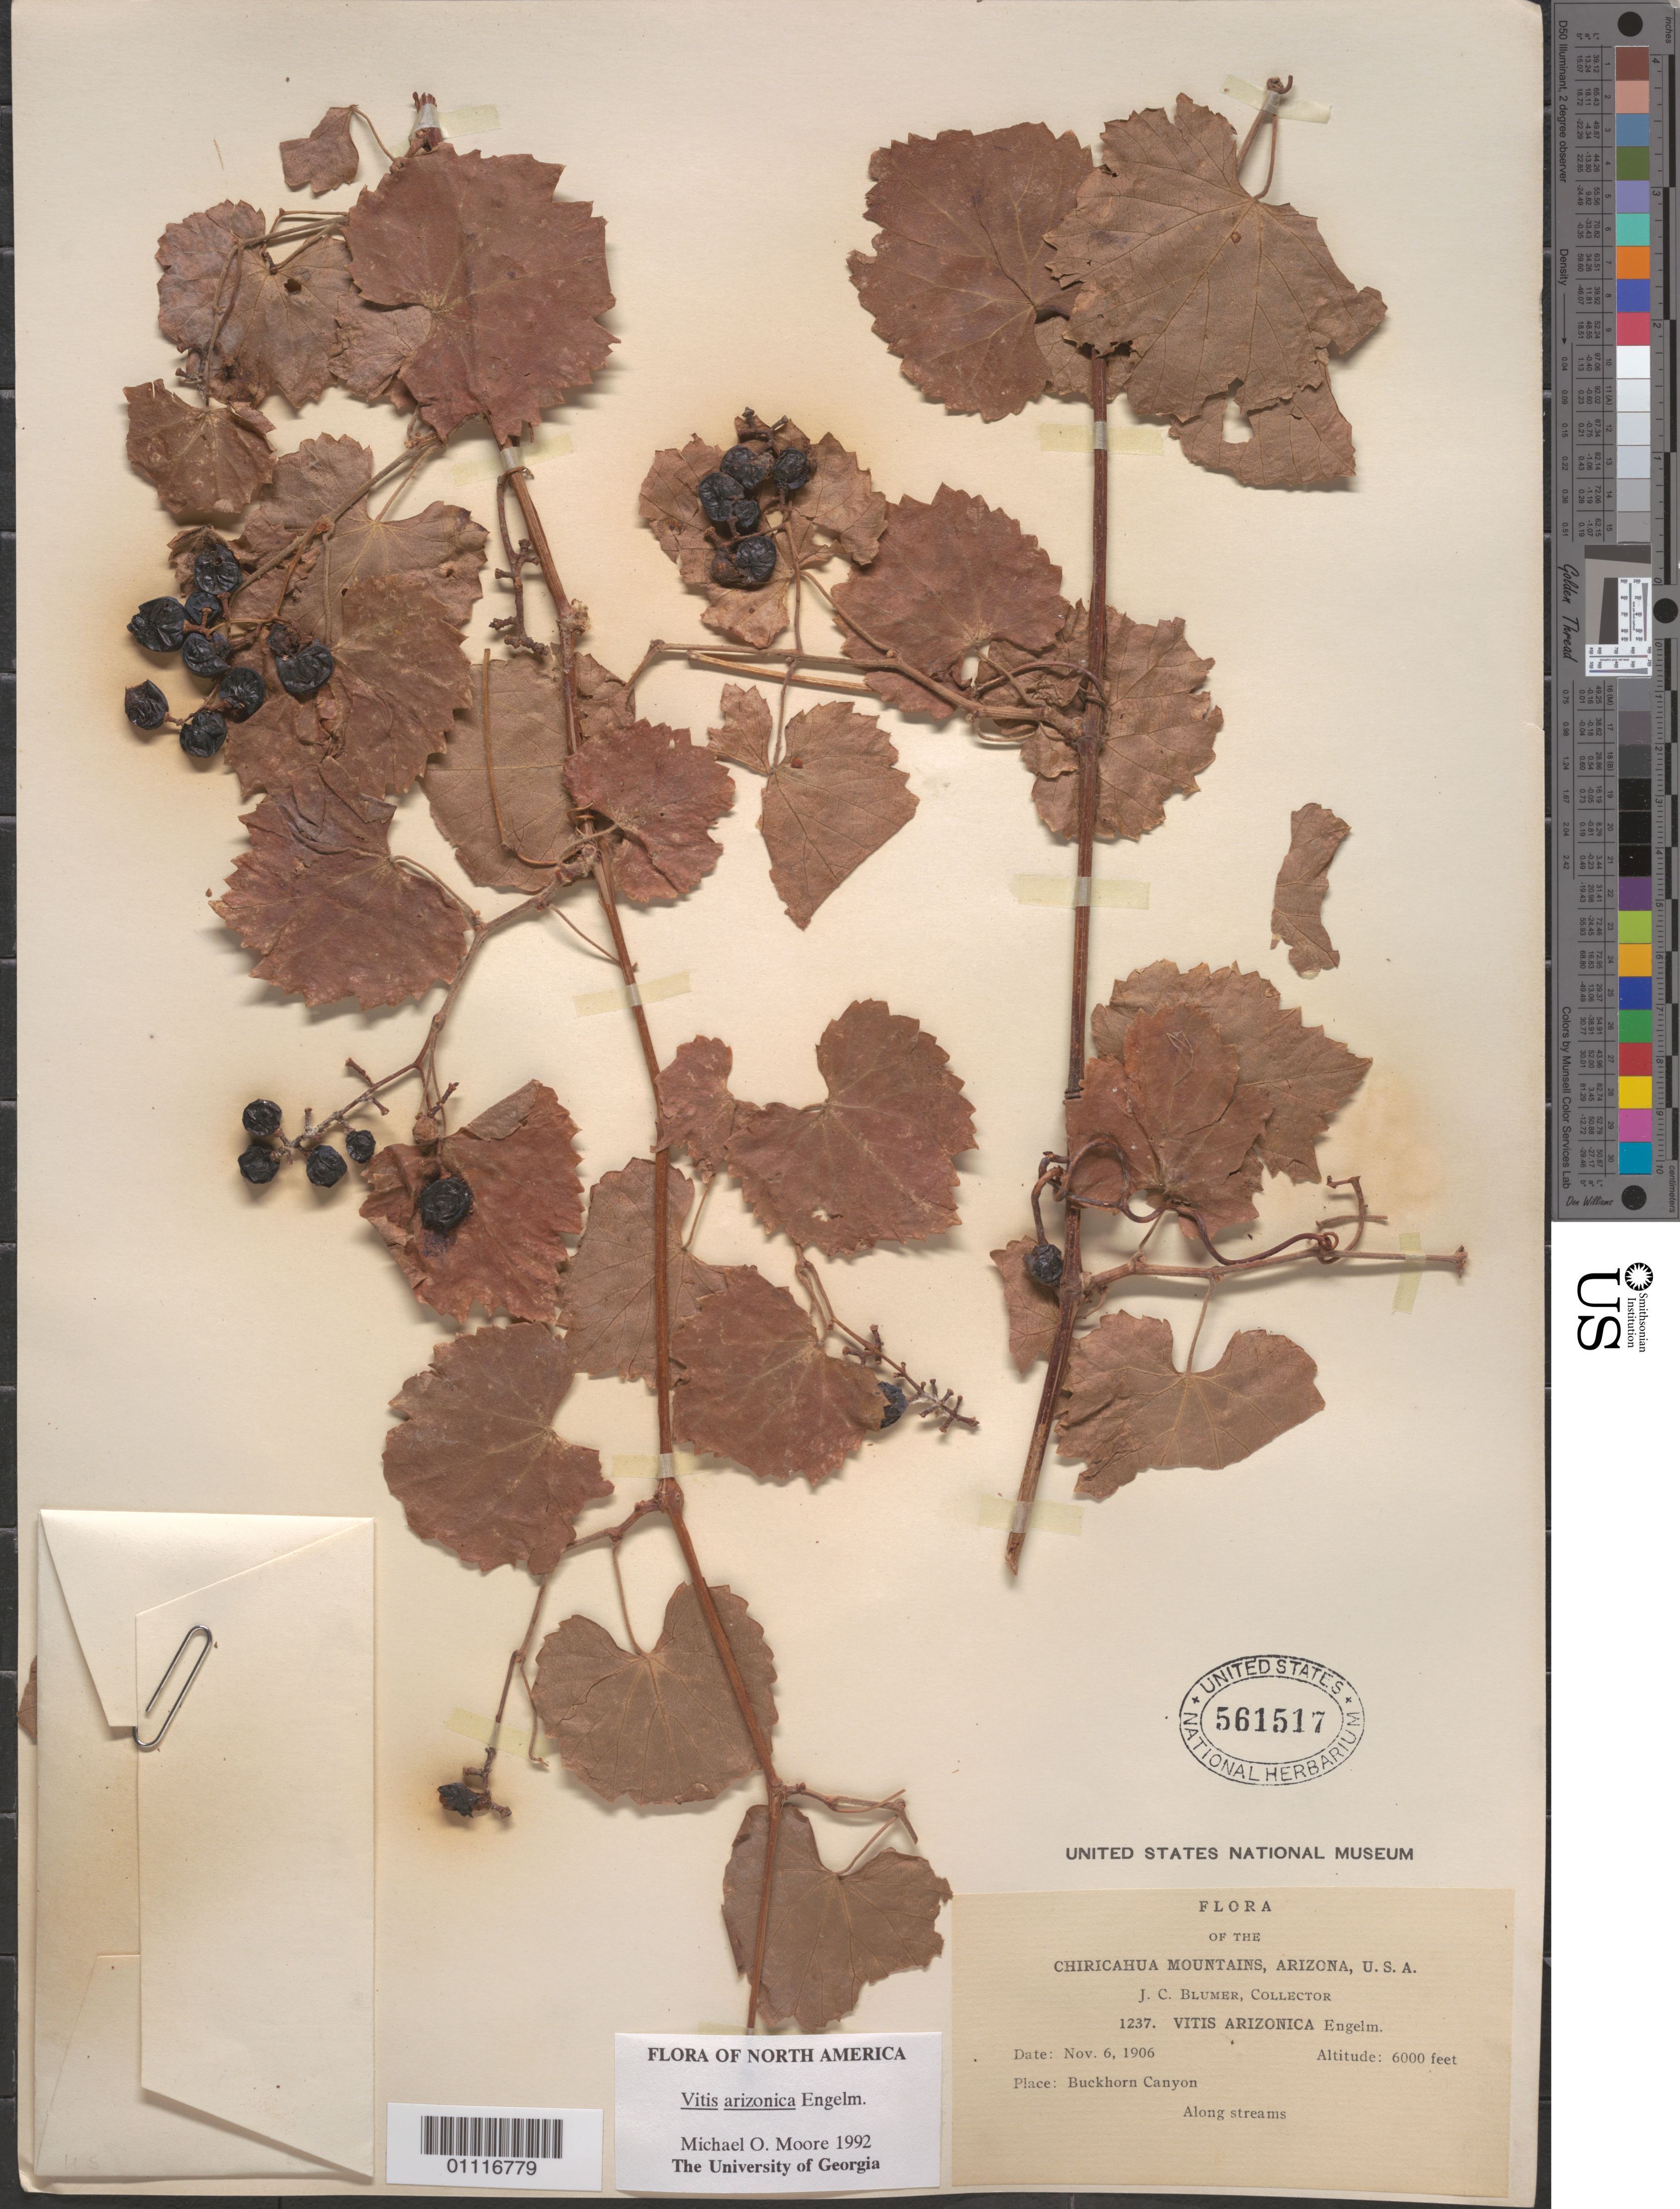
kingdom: Plantae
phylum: Tracheophyta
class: Magnoliopsida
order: Vitales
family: Vitaceae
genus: Vitis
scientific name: Vitis arizonica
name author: Engelm.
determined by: Moore, M. O.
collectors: J. C. Blumer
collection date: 1906-11-06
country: United States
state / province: Arizona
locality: buckhorn Canyon, Chiricahua Mountains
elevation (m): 1829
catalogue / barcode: US 561517